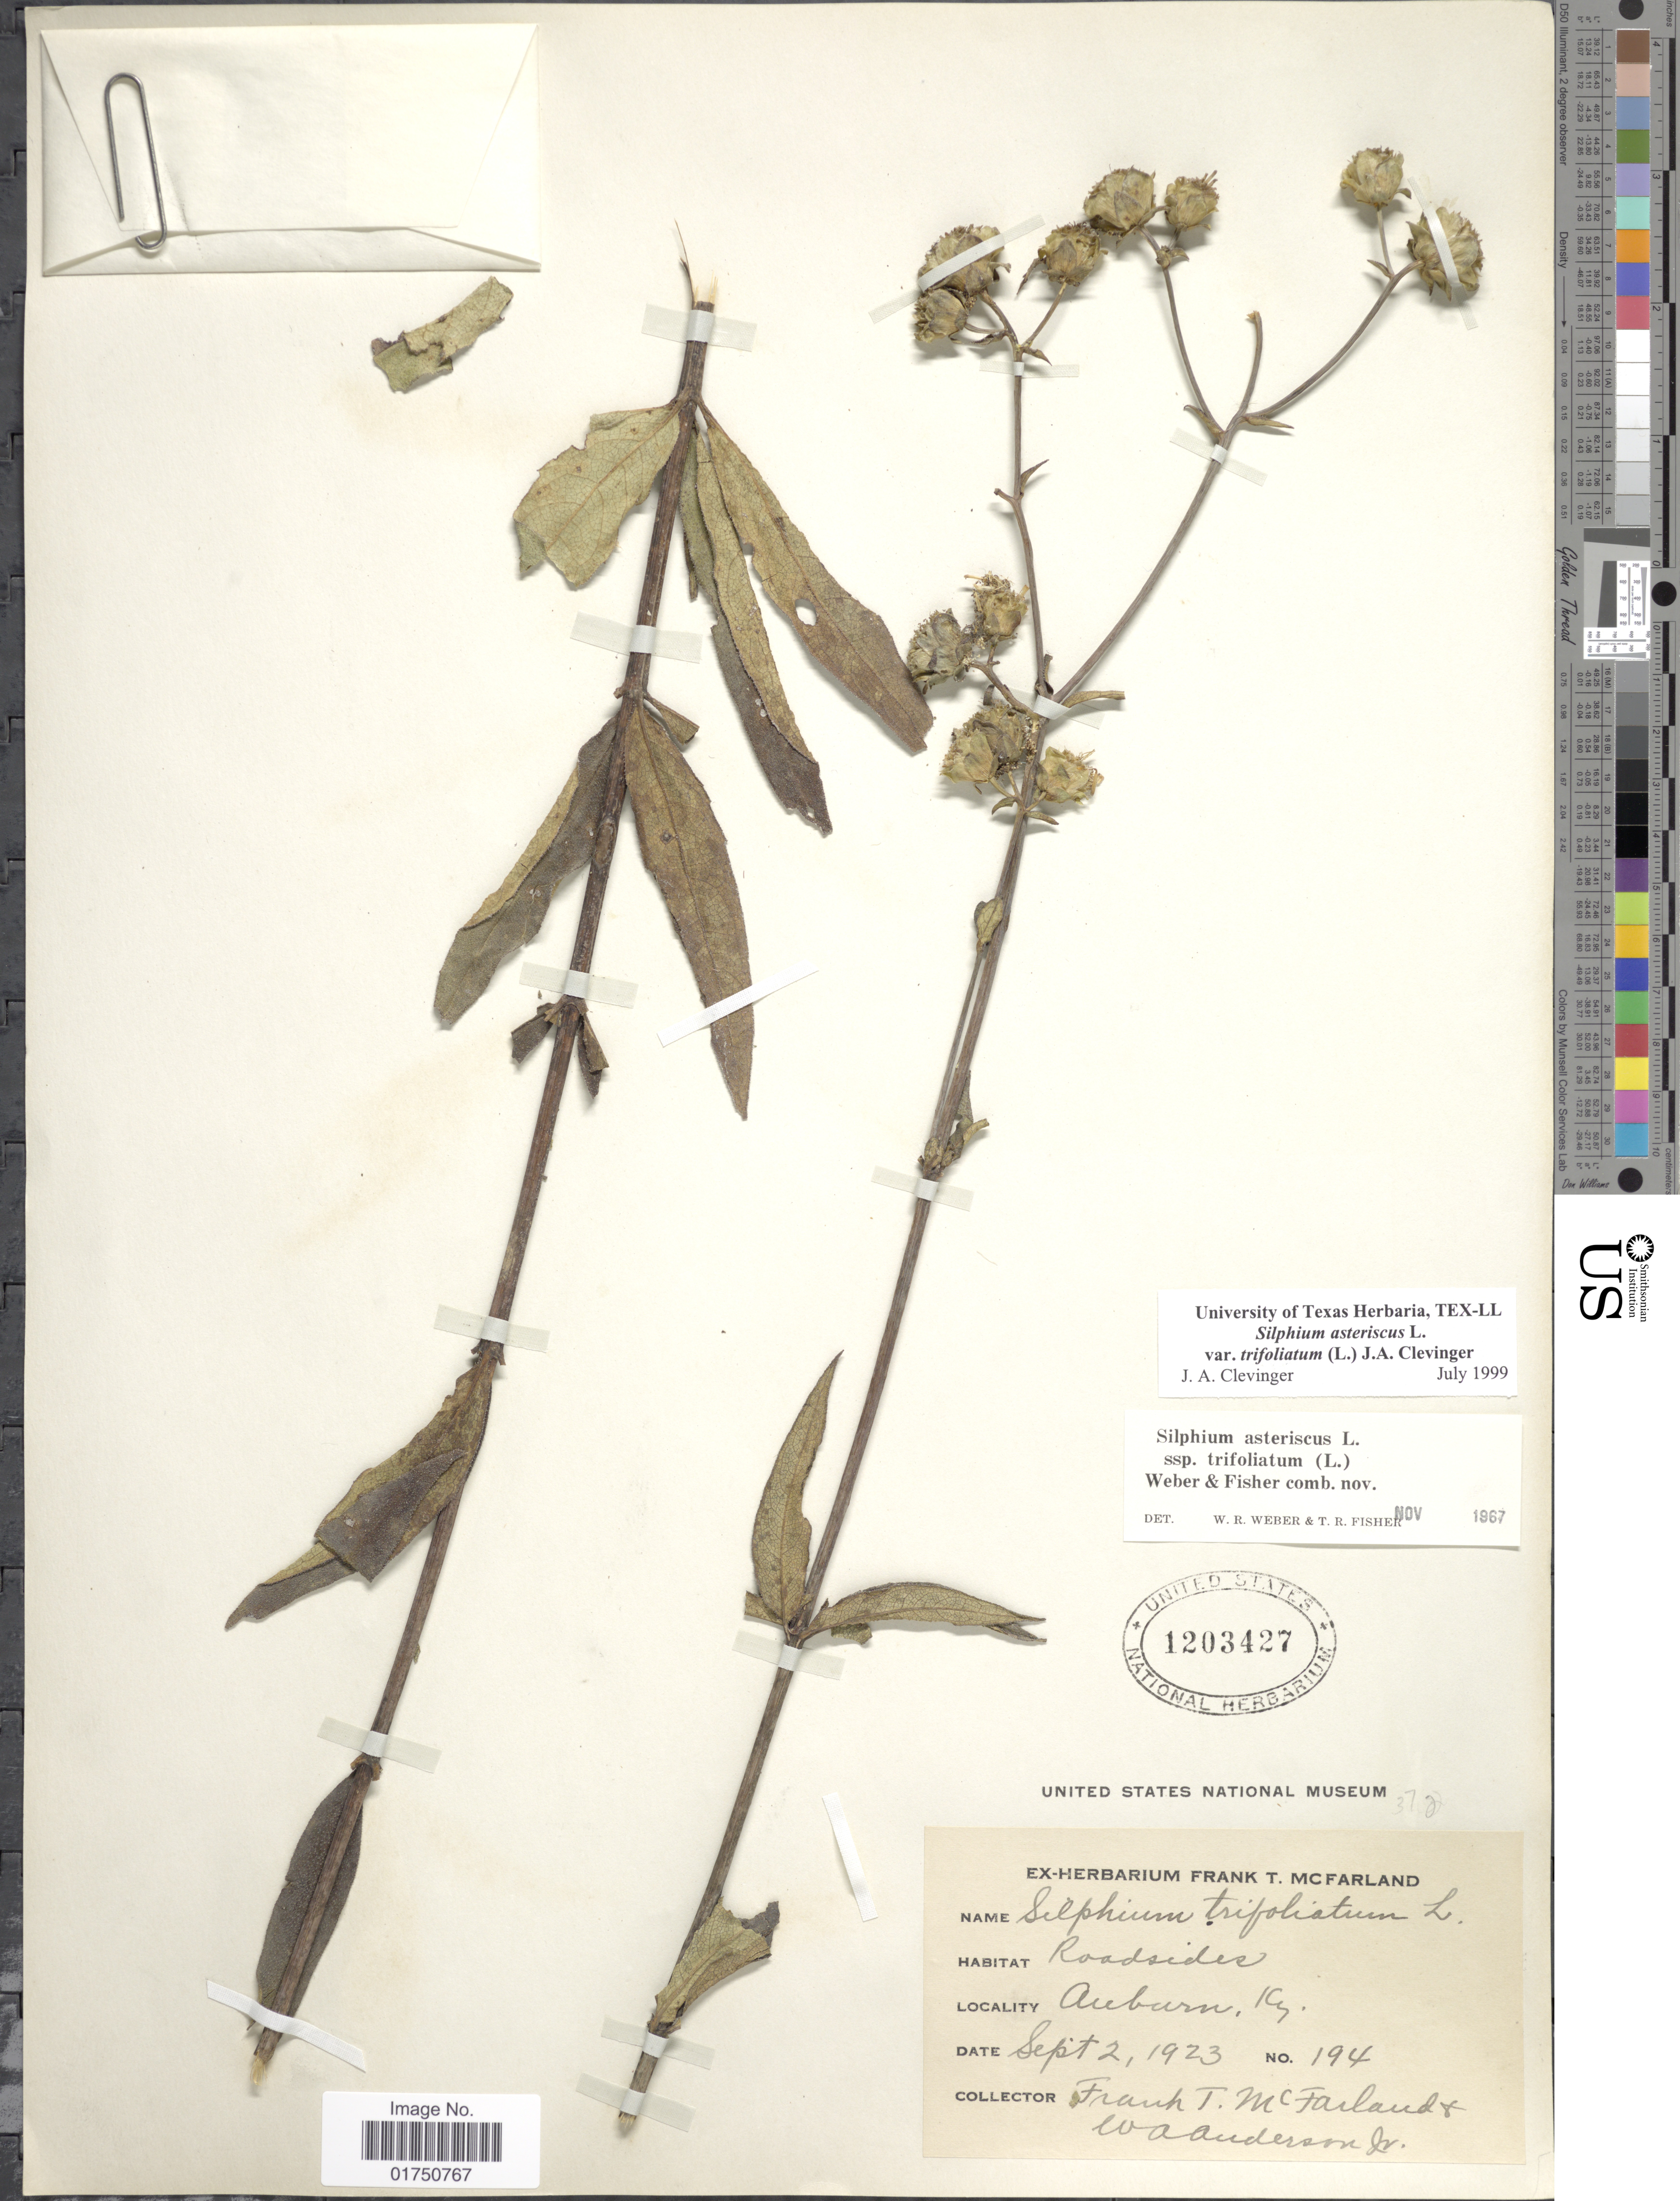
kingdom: Plantae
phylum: Tracheophyta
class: Magnoliopsida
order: Asterales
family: Asteraceae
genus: Silphium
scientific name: Silphium asteriscus var. trifoliatum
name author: (L.) Clevinger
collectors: F. McFarland & W. A. Anderson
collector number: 194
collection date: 1923-09-02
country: United States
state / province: Kentucky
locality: Roadsides. Auburn, Ky.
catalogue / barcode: US 1203427